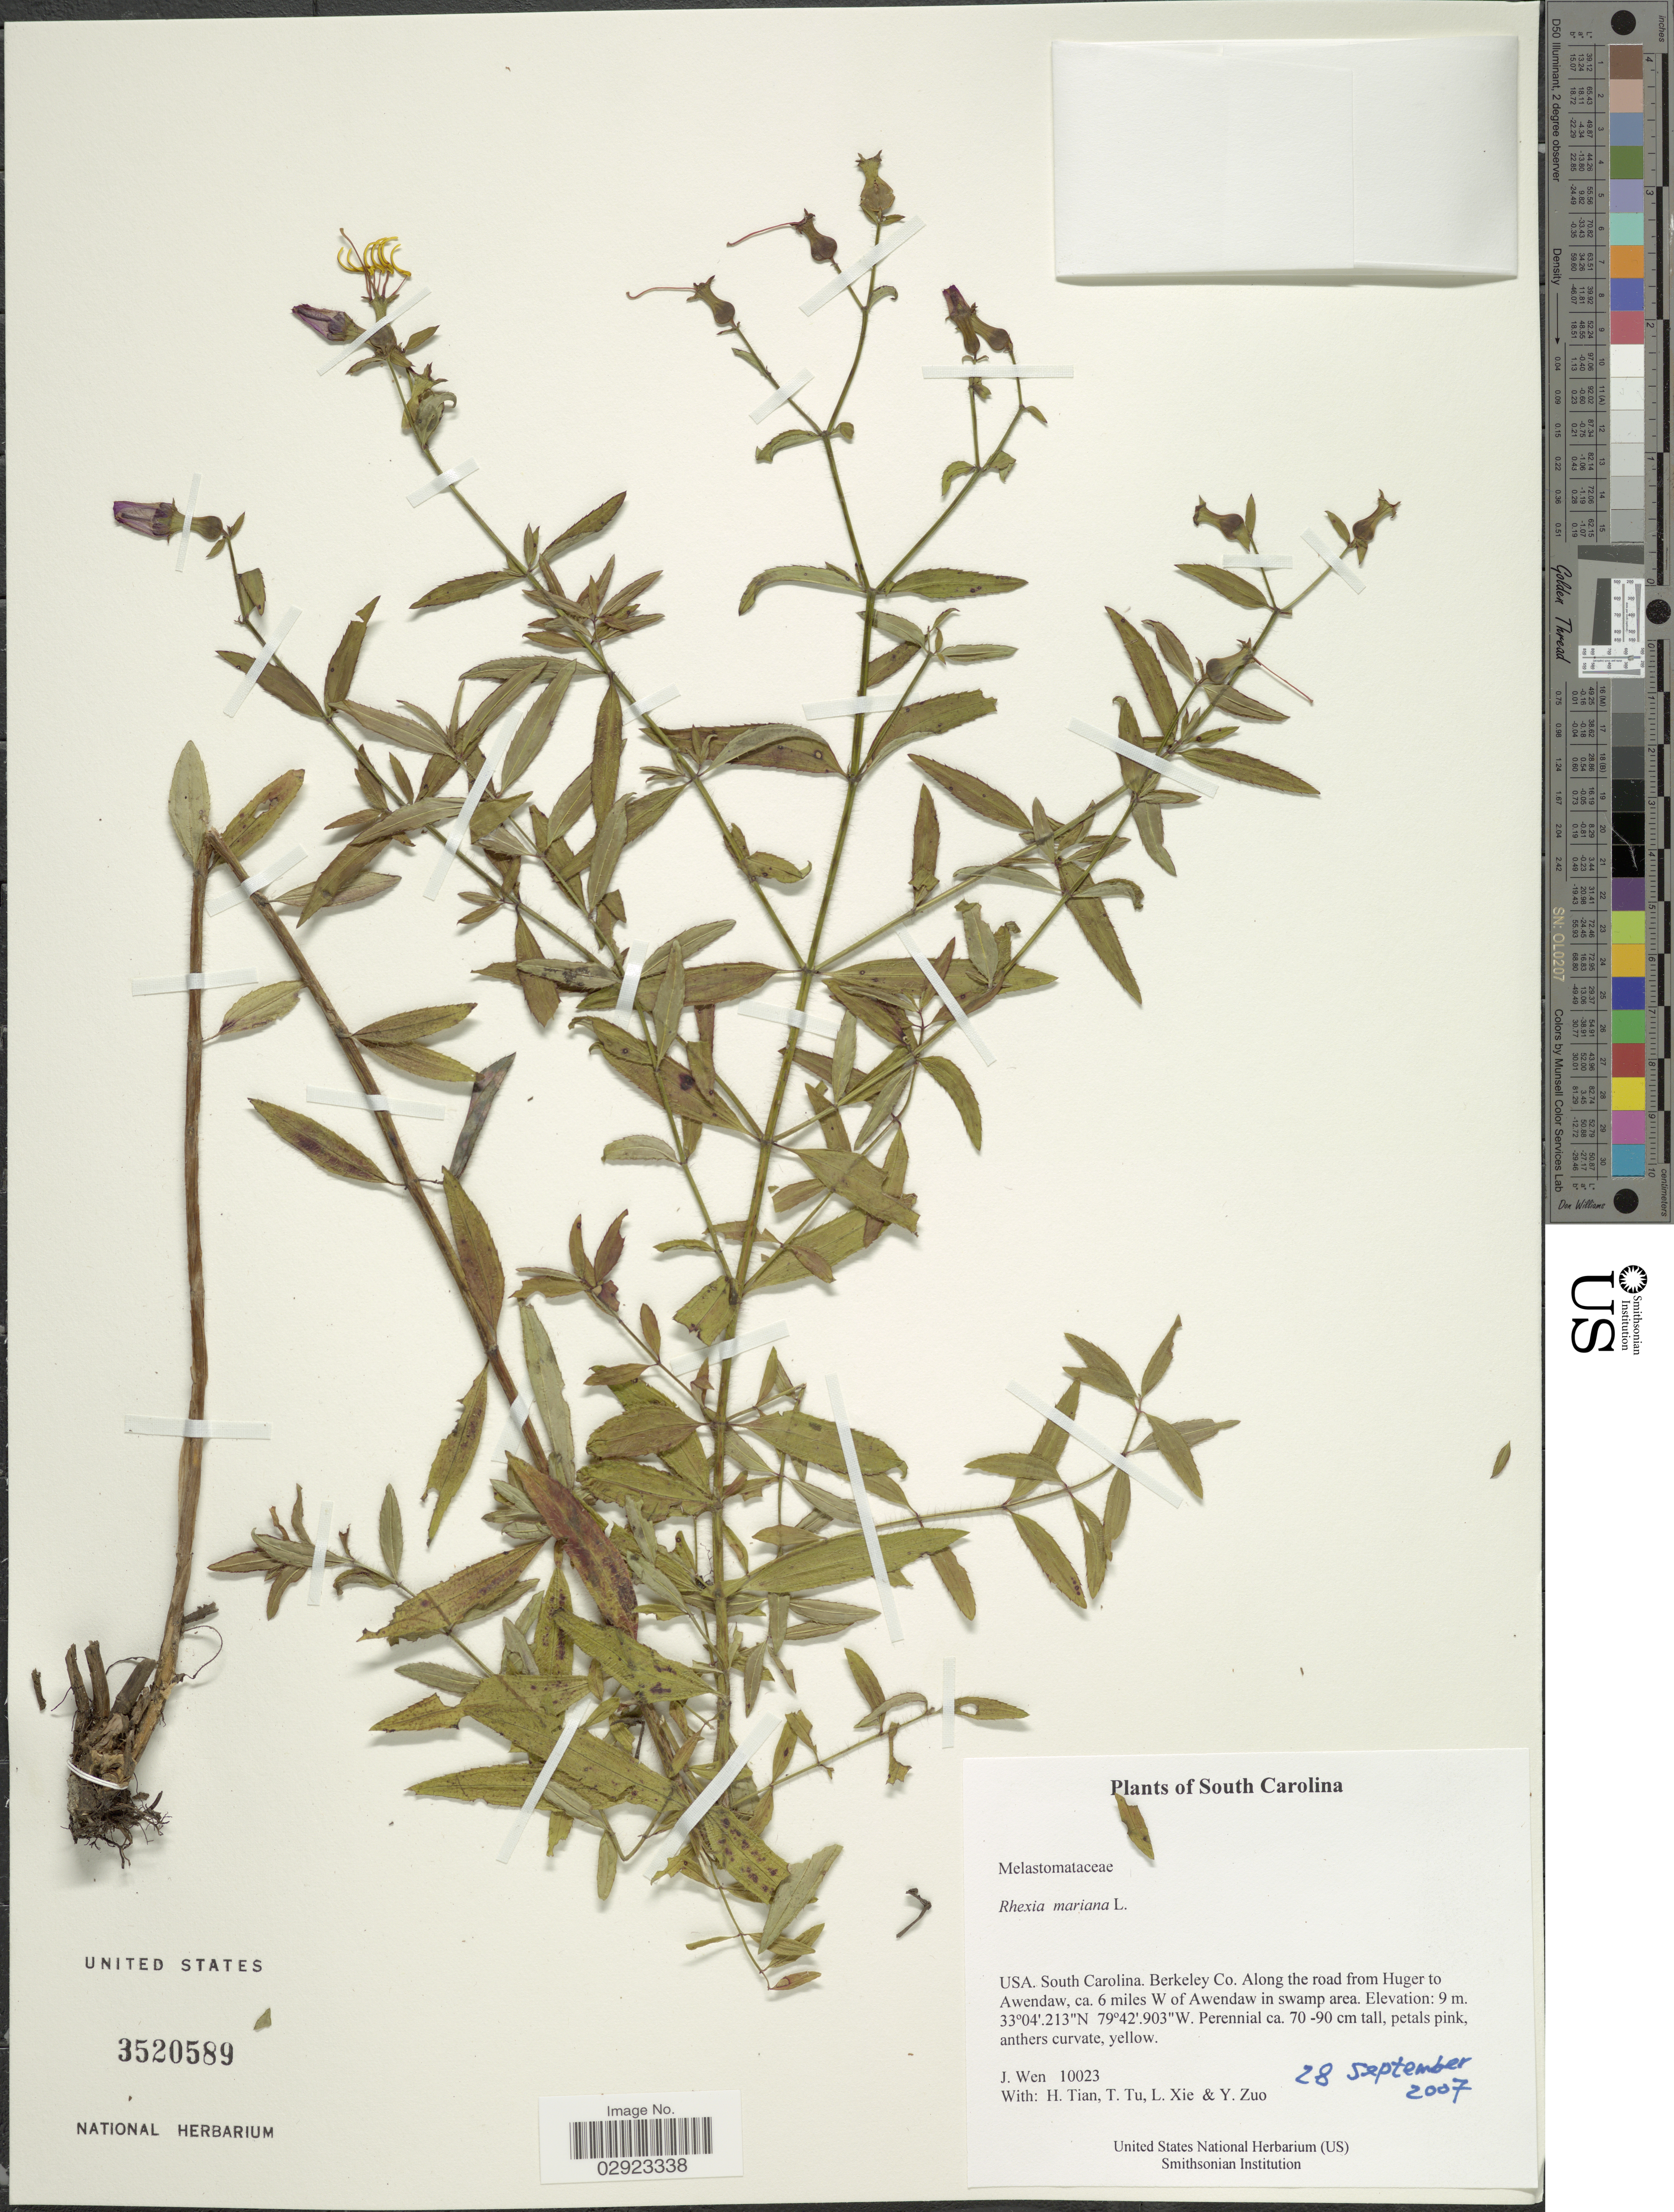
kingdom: Plantae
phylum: Tracheophyta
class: Magnoliopsida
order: Myrtales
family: Melastomataceae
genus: Rhexia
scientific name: Rhexia mariana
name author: L.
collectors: J. Wen, H. Tian, T. Tu, L. Xie & Y. Zuo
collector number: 10023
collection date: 2007-09-28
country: United States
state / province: South Carolina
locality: Berkeley Co. Along the road from Huger to Awendaw, ca. 6 miles w of Awendaw in swamp area.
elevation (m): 9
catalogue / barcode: US 3520589